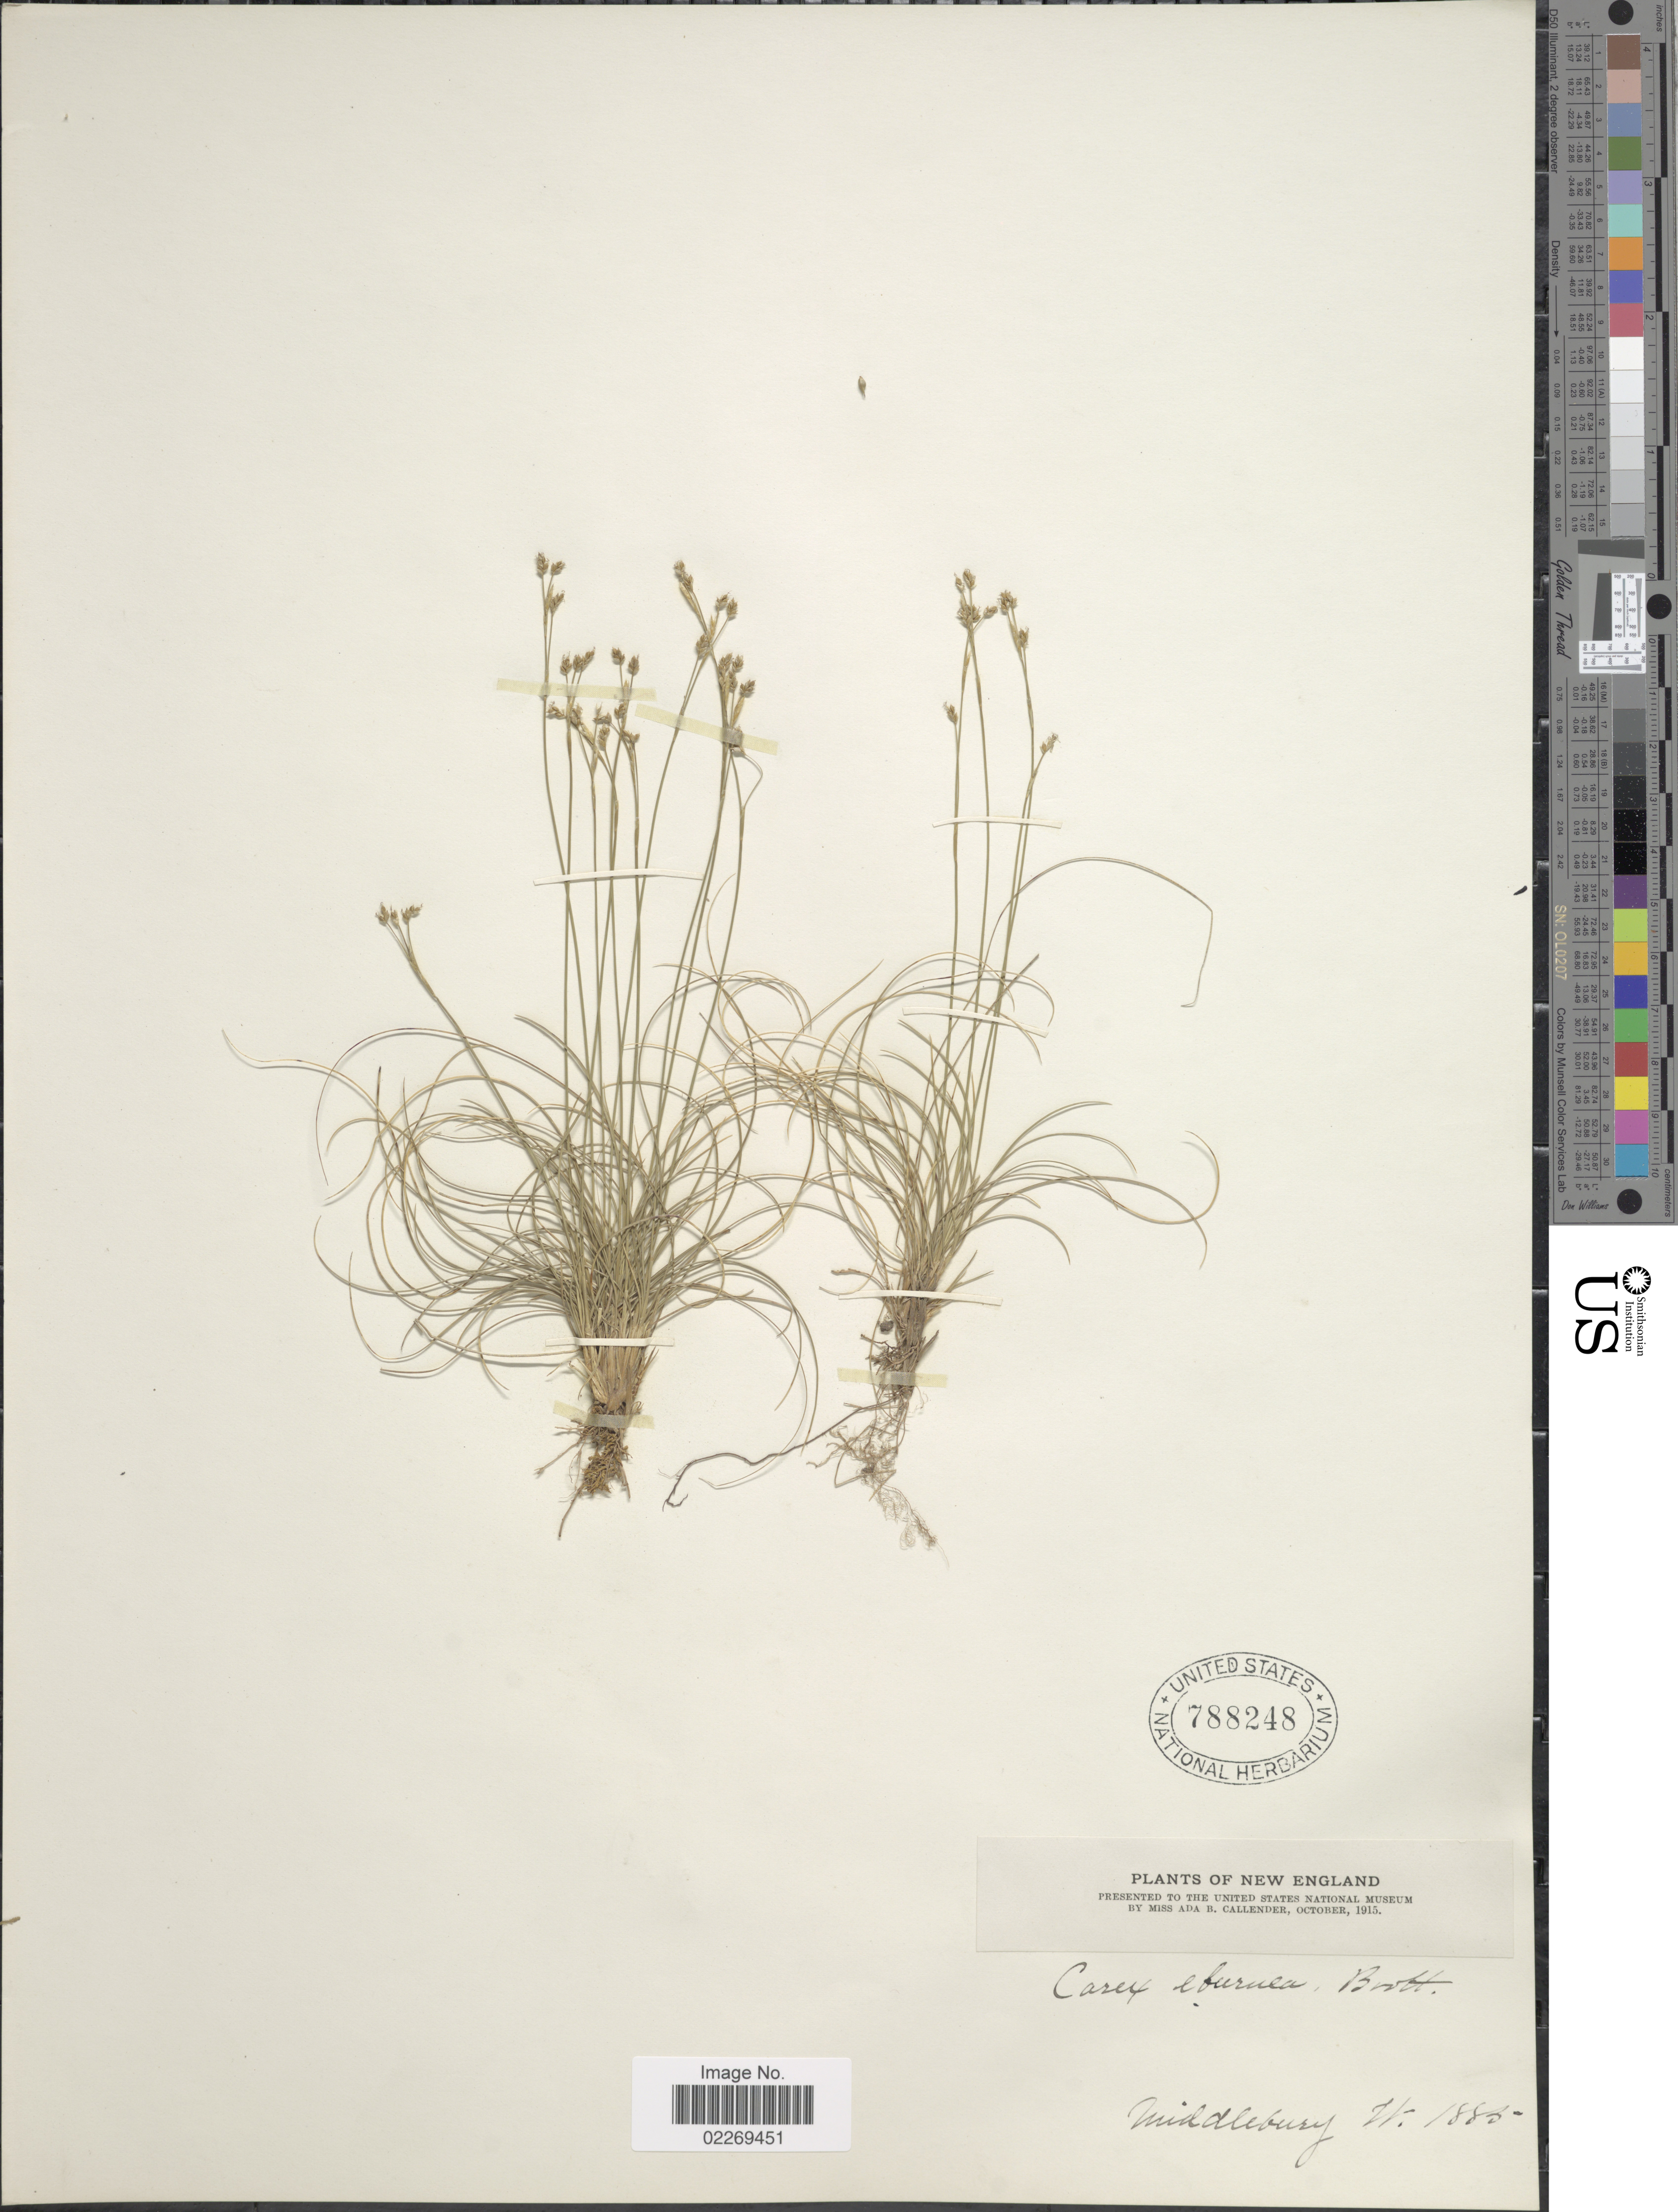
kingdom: Plantae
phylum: Tracheophyta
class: Liliopsida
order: Poales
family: Cyperaceae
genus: Carex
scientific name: Carex eburnea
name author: Boott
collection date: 1885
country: United States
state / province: Vermont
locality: Middlebury, new England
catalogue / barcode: US 788248